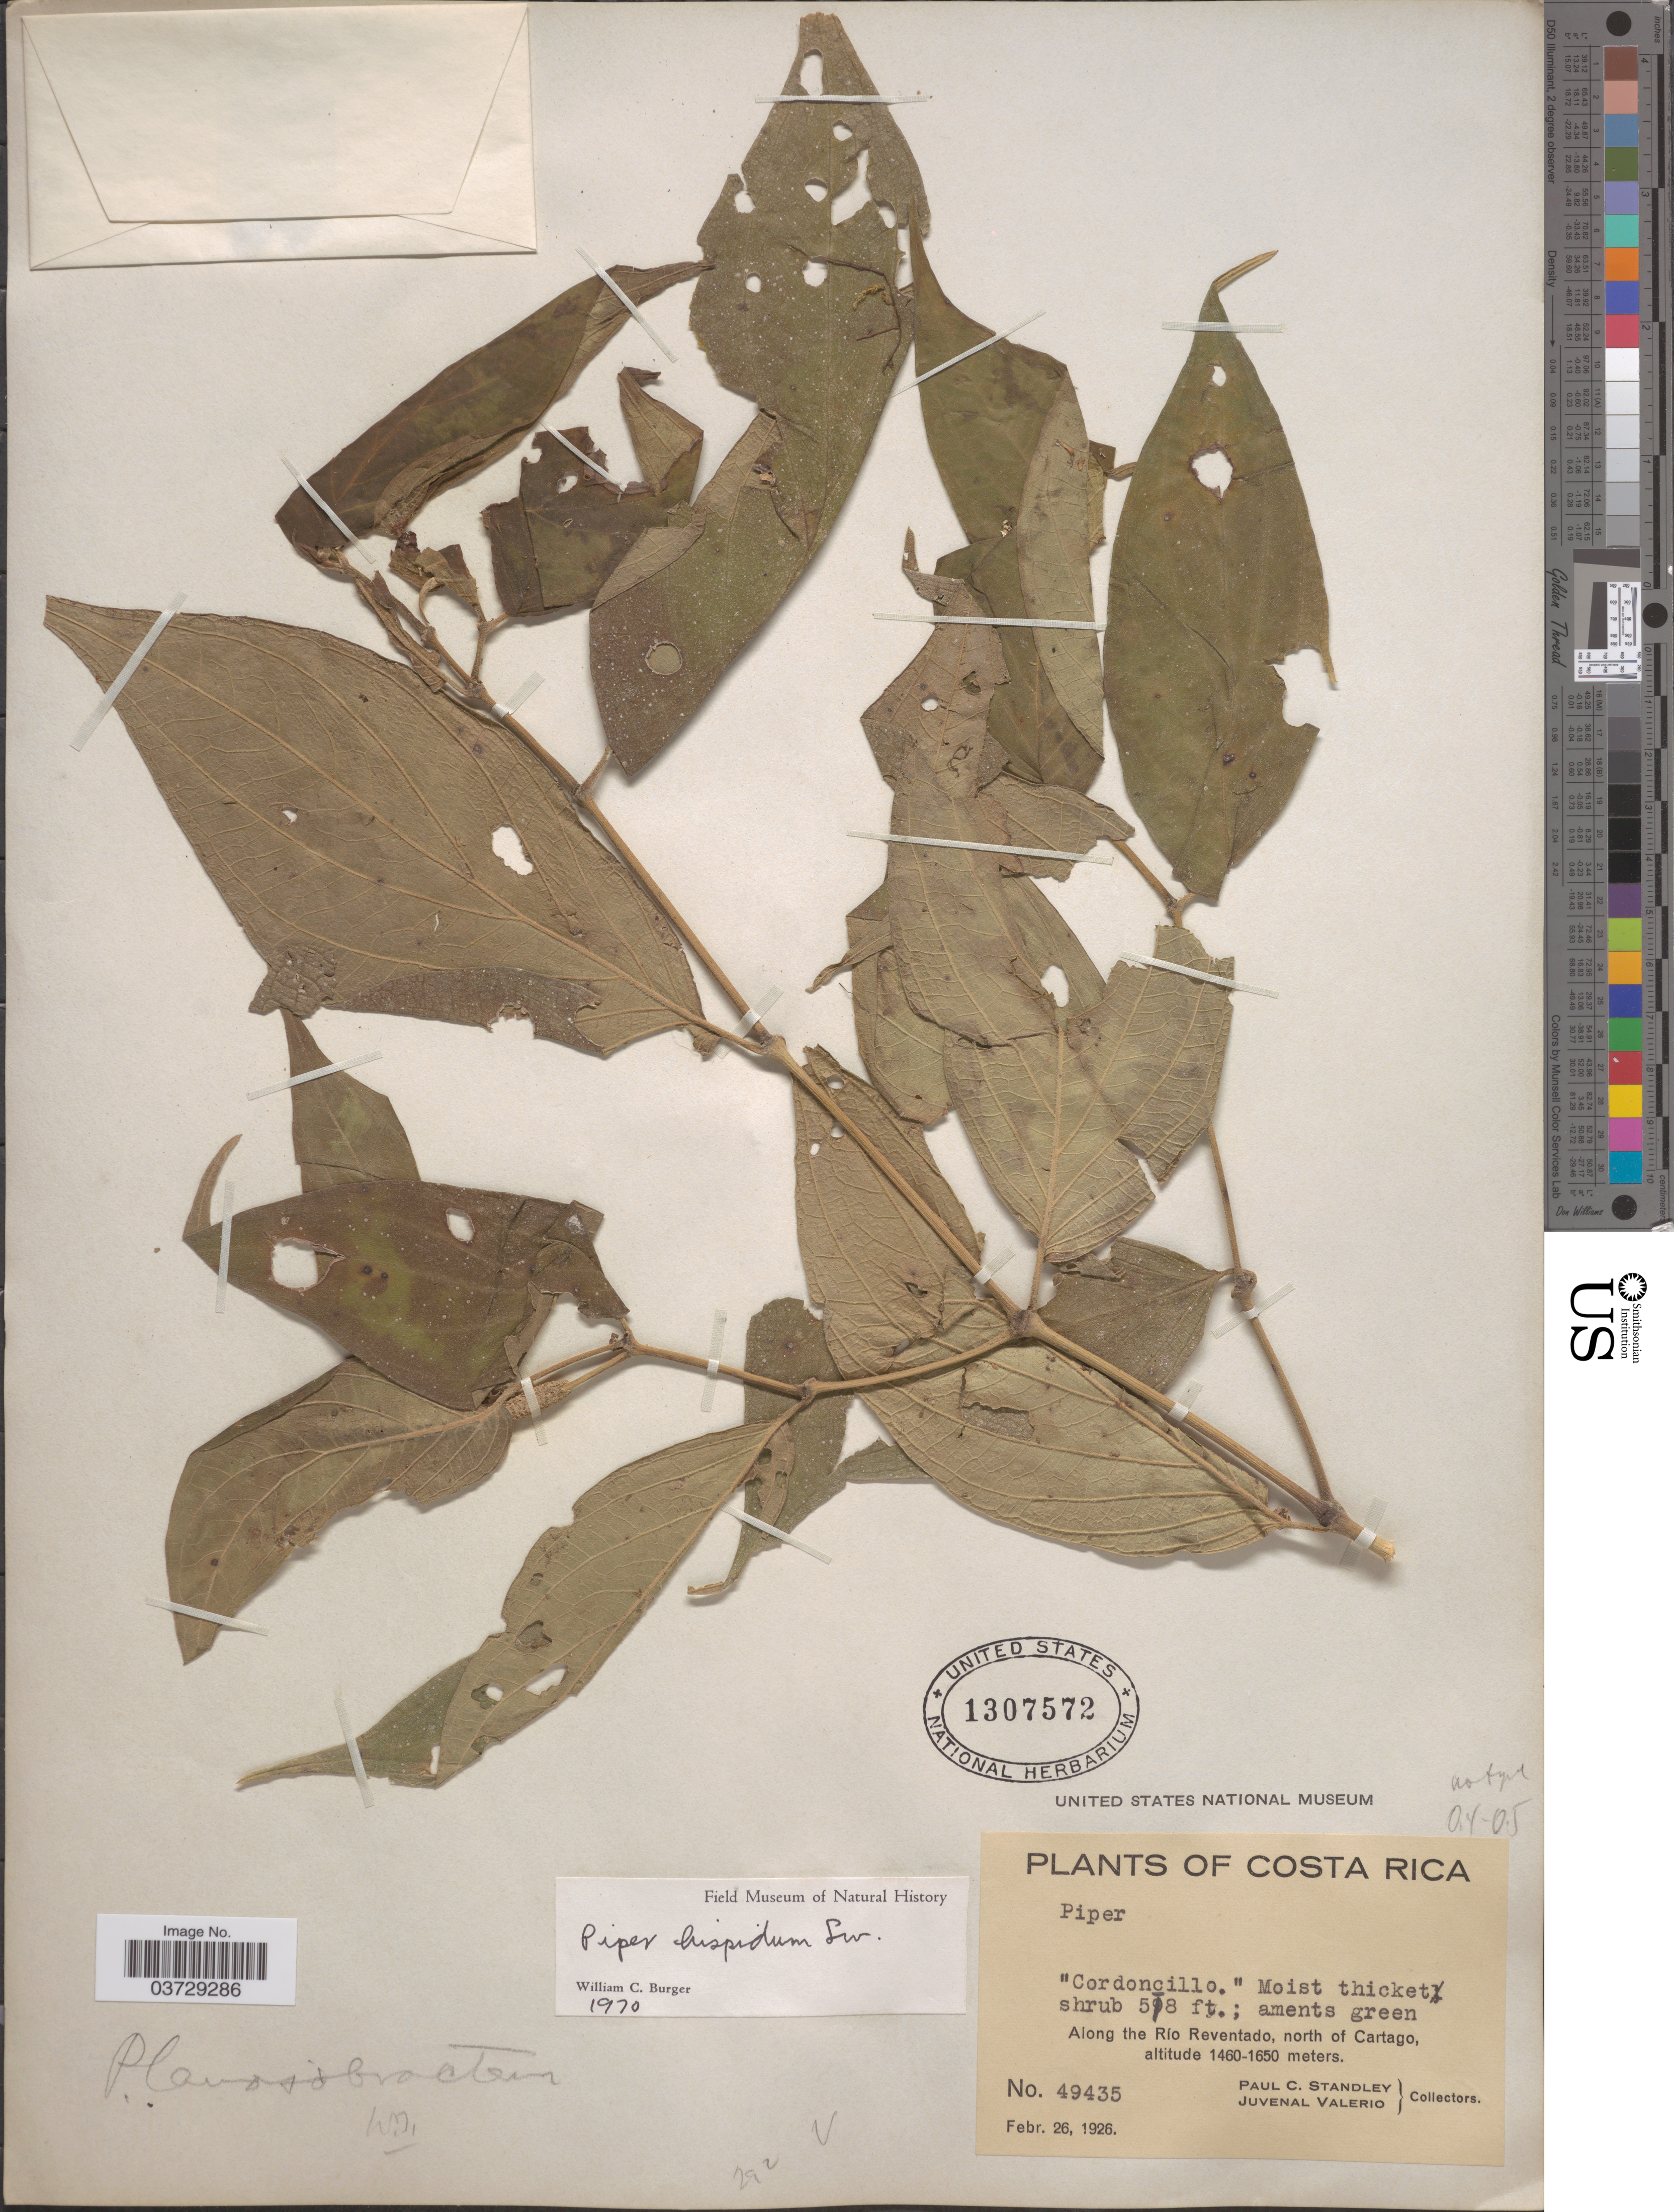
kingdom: Plantae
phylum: Tracheophyta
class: Magnoliopsida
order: Piperales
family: Piperaceae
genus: Piper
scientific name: Piper hispidum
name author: Sw.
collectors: P. C. Standley & J. Valerio R.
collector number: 49435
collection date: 1926-02-26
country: Costa Rica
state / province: Cartago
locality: Along the Río Reventado, north of Cartago.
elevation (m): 1460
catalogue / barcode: US 1307572